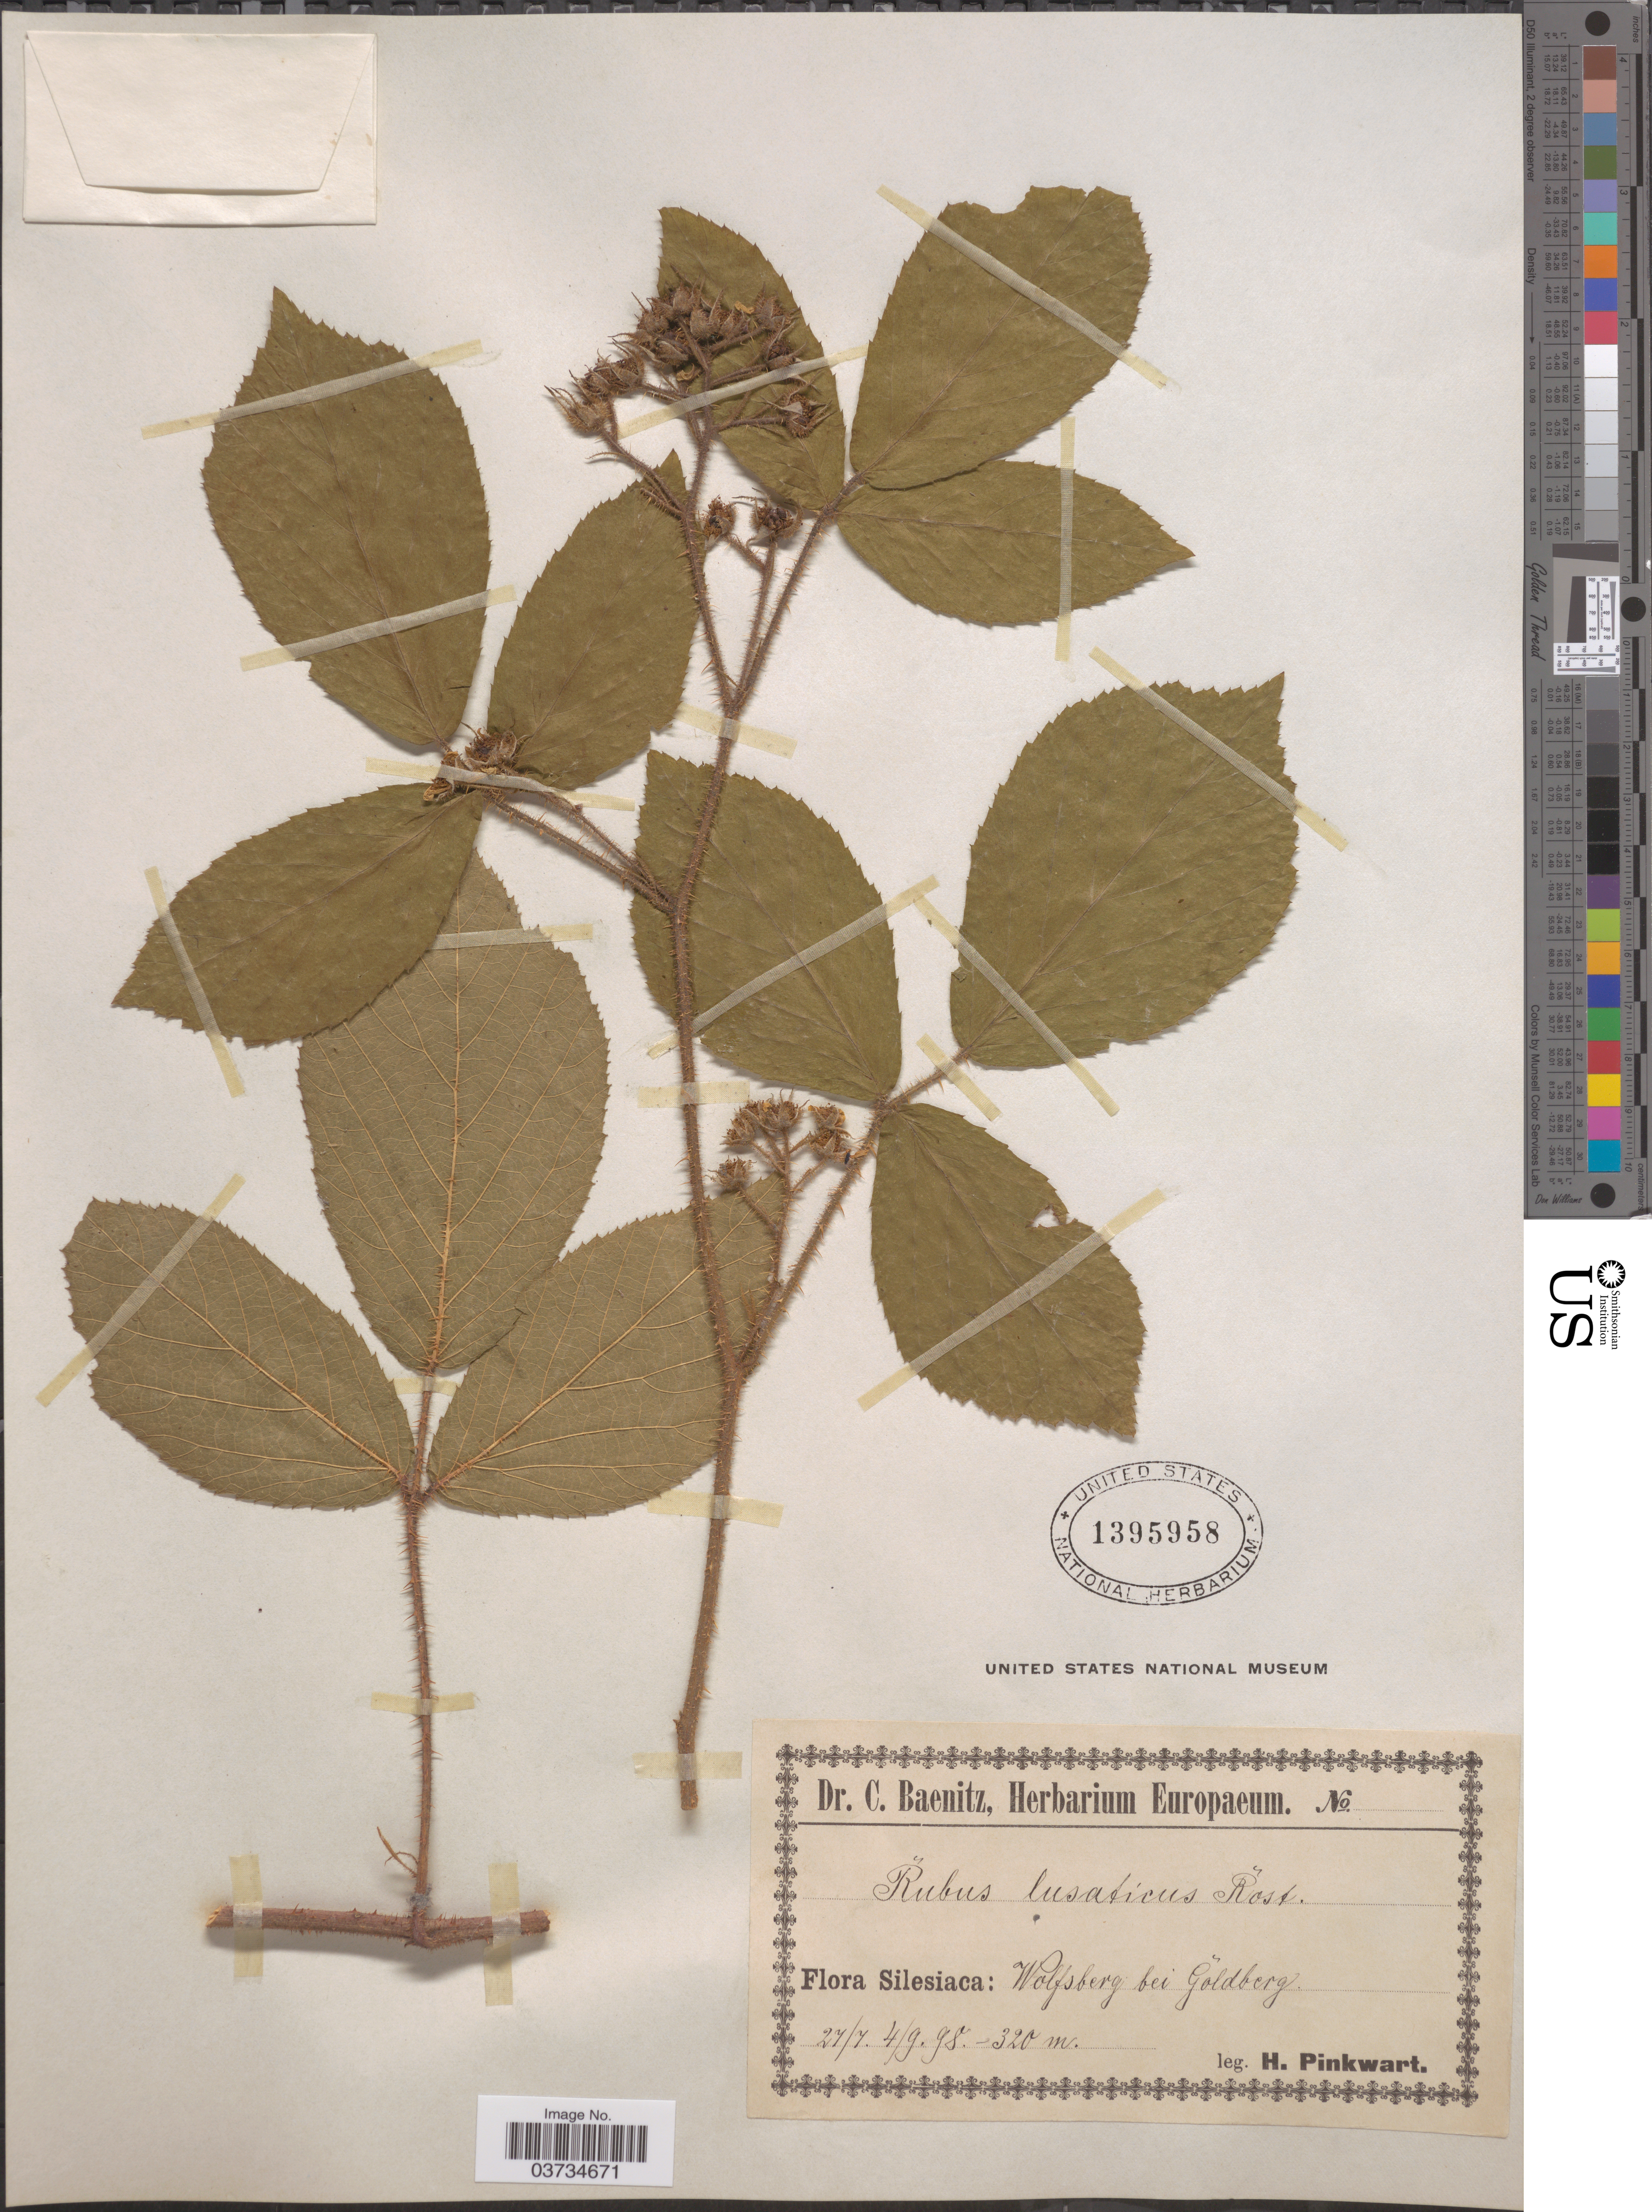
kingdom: Plantae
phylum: Tracheophyta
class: Magnoliopsida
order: Rosales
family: Rosaceae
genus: Rubus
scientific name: Rubus lusaticus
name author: R. Wagner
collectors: H. Pinkwart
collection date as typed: Transcribed d/m/y: 27/7/98 to 4/9/98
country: Poland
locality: Silesiaca: Wolfsberg bei Göldberg.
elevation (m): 320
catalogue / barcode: US 1395958